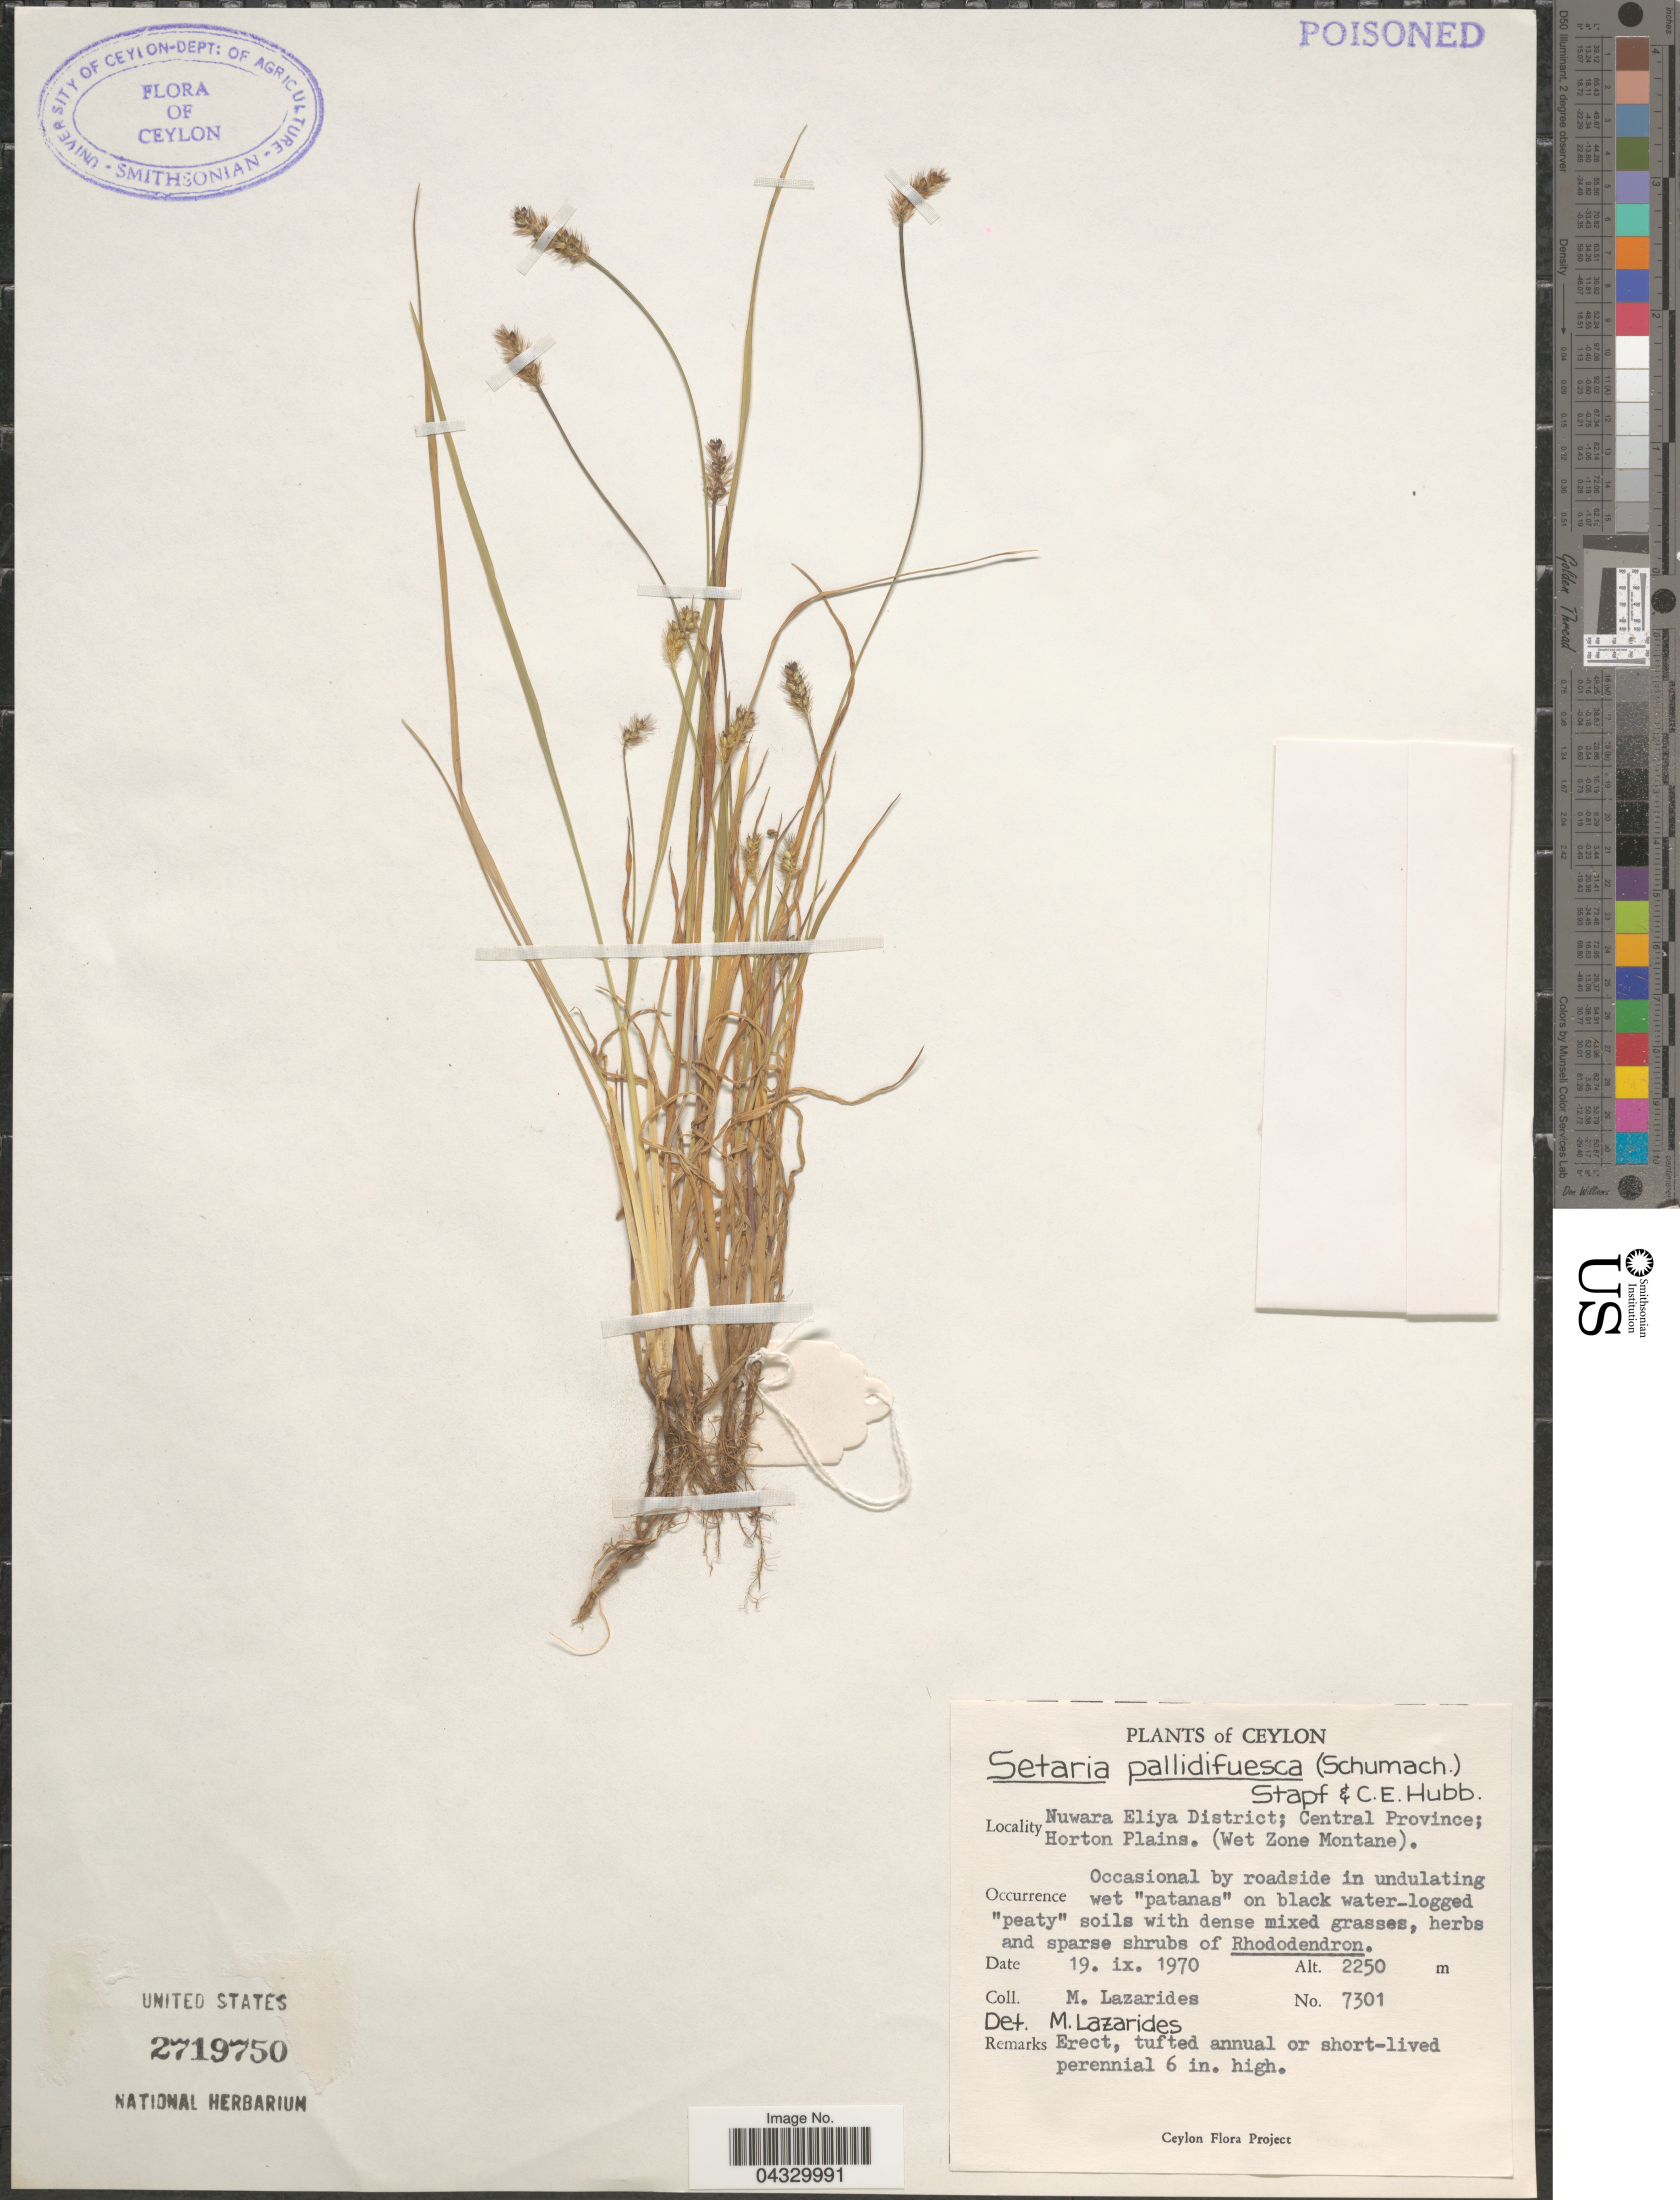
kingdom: Plantae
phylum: Tracheophyta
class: Liliopsida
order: Poales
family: Poaceae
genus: Setaria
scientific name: Setaria pallide-fusca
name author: (Schumach.) Stapf & C.E. Hubb.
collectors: M. Lazarides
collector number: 7301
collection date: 1970-09-19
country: Sri Lanka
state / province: Central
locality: Ceylon. Nuwara Eliya District; Horton PLains. (Wet Zone Montane).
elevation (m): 2250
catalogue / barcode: US 2719750